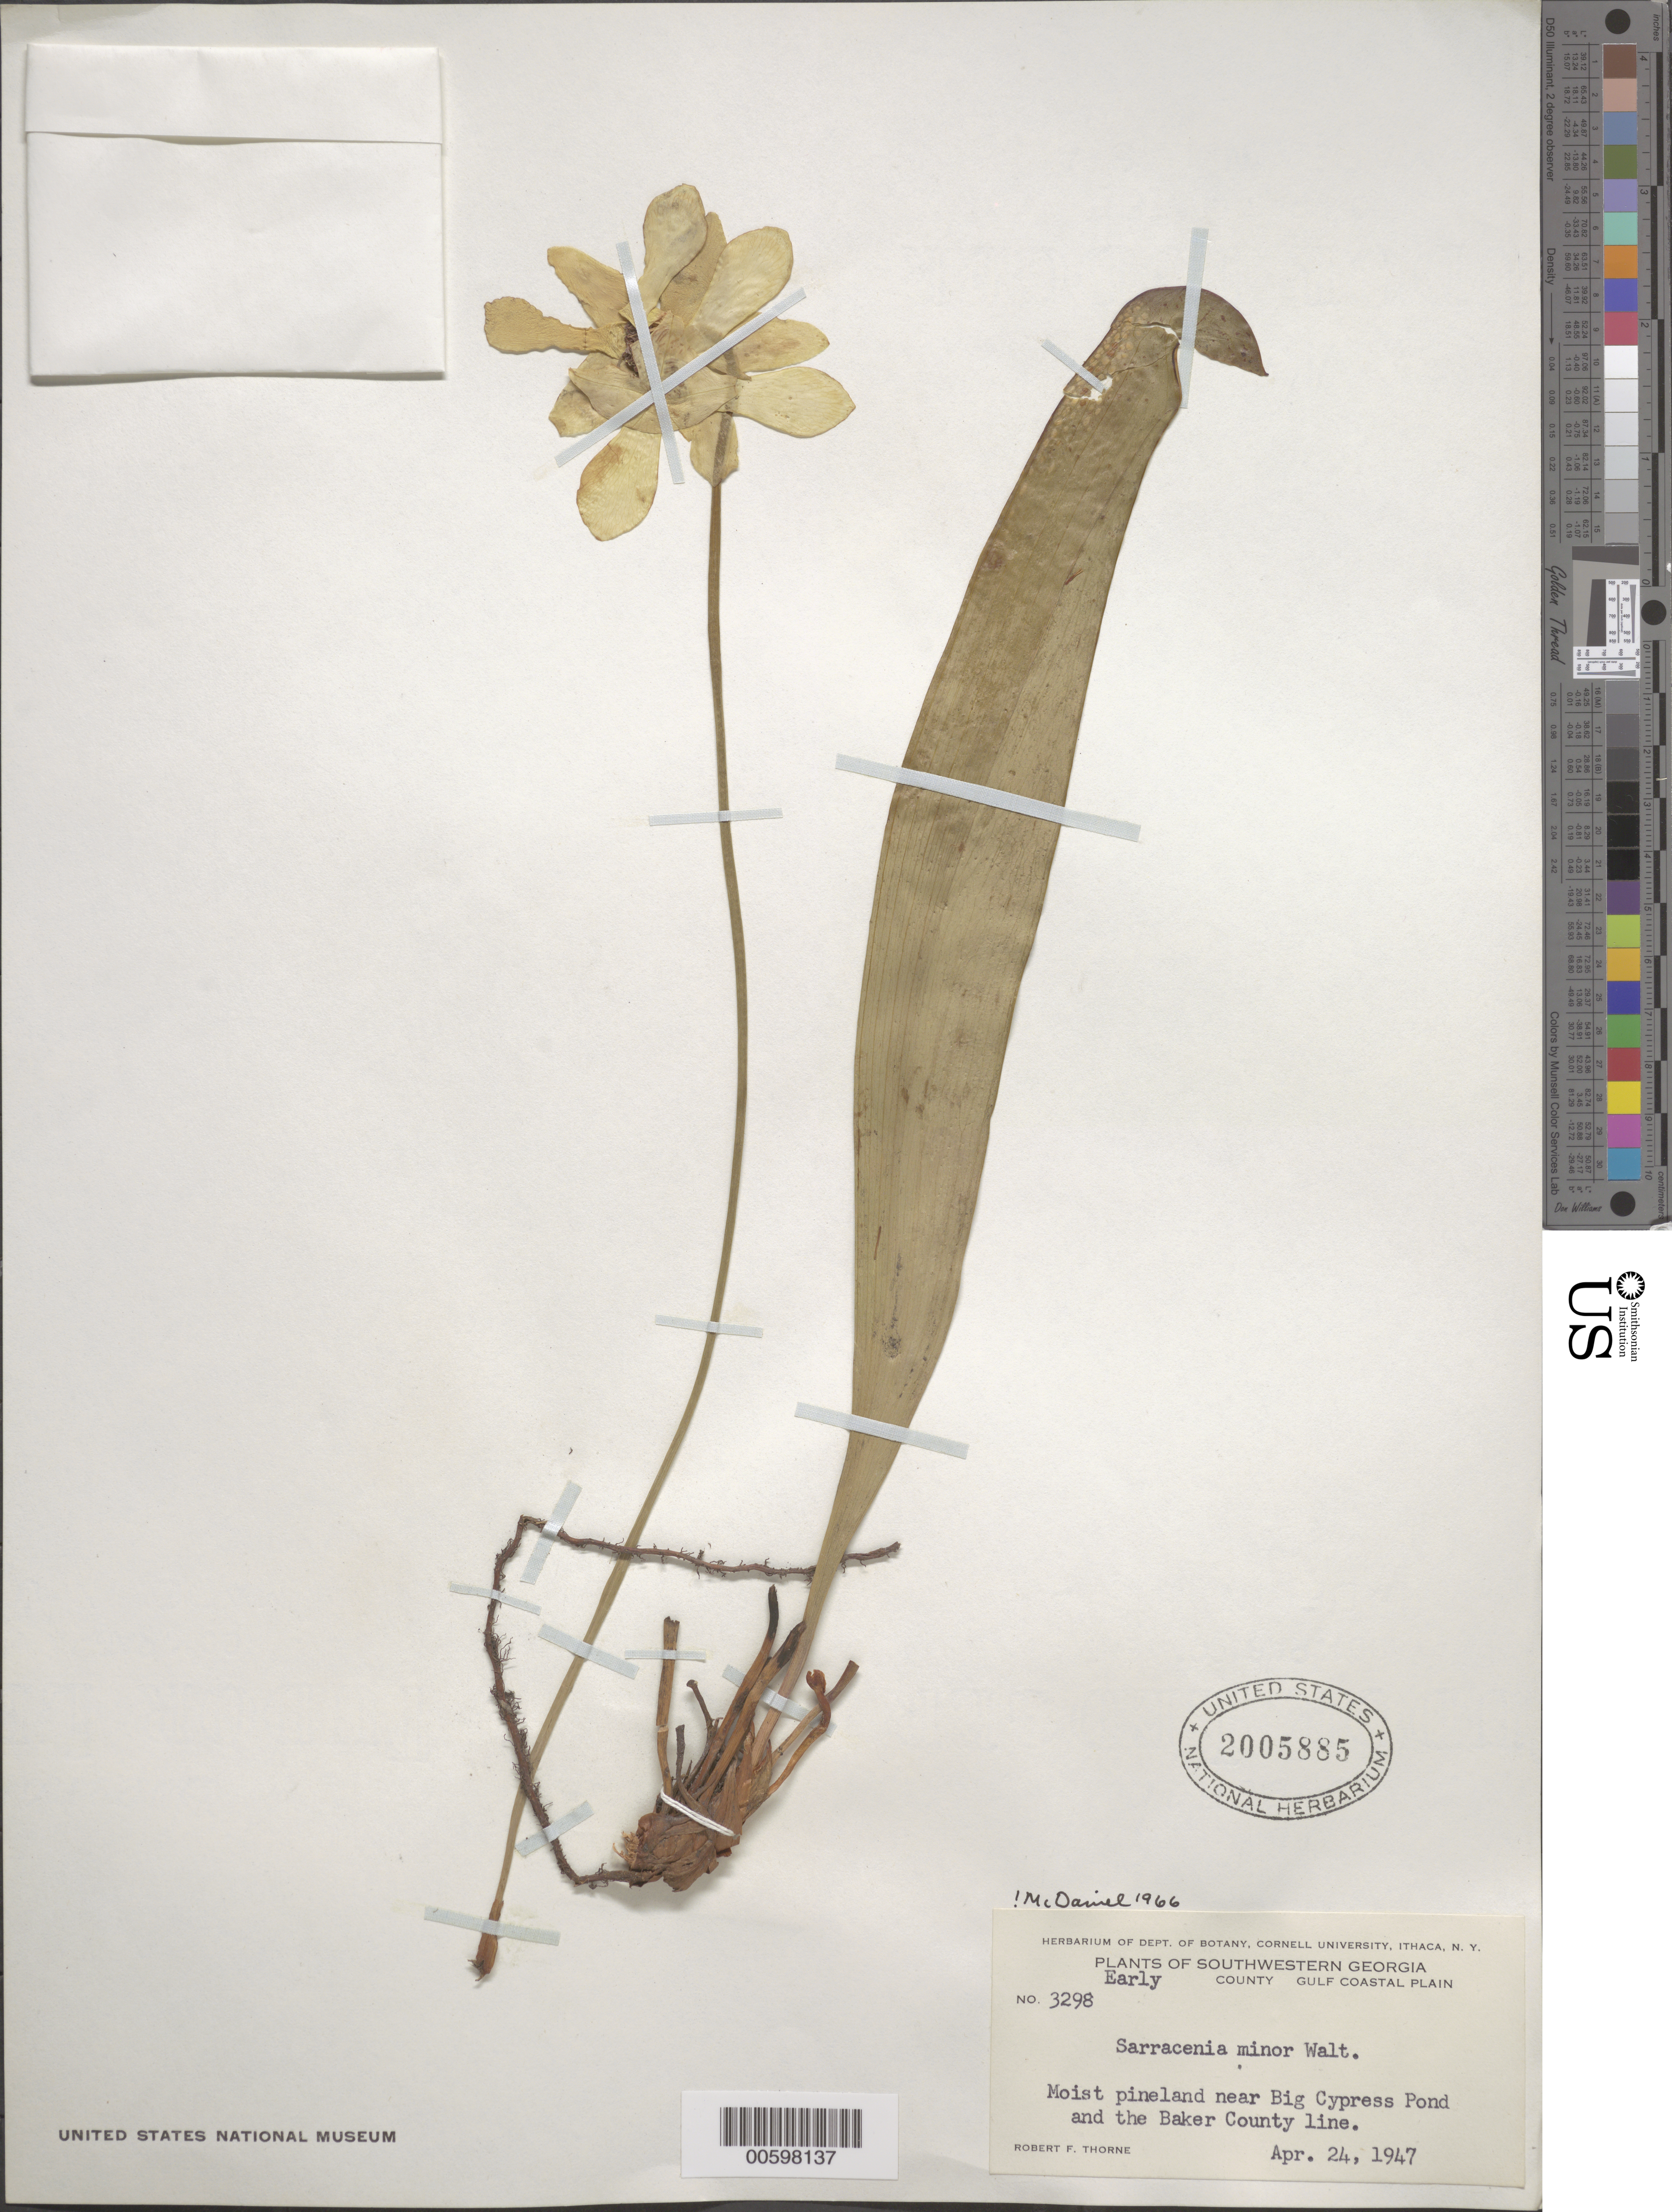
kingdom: Plantae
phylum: Tracheophyta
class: Magnoliopsida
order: Ericales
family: Sarraceniaceae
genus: Sarracenia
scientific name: Sarracenia leucophylla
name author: Raf.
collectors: R. F. Thorne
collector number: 3298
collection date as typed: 24 Apr 1947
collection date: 1947-04-24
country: United States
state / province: Georgia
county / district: Baker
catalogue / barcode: US 2005885